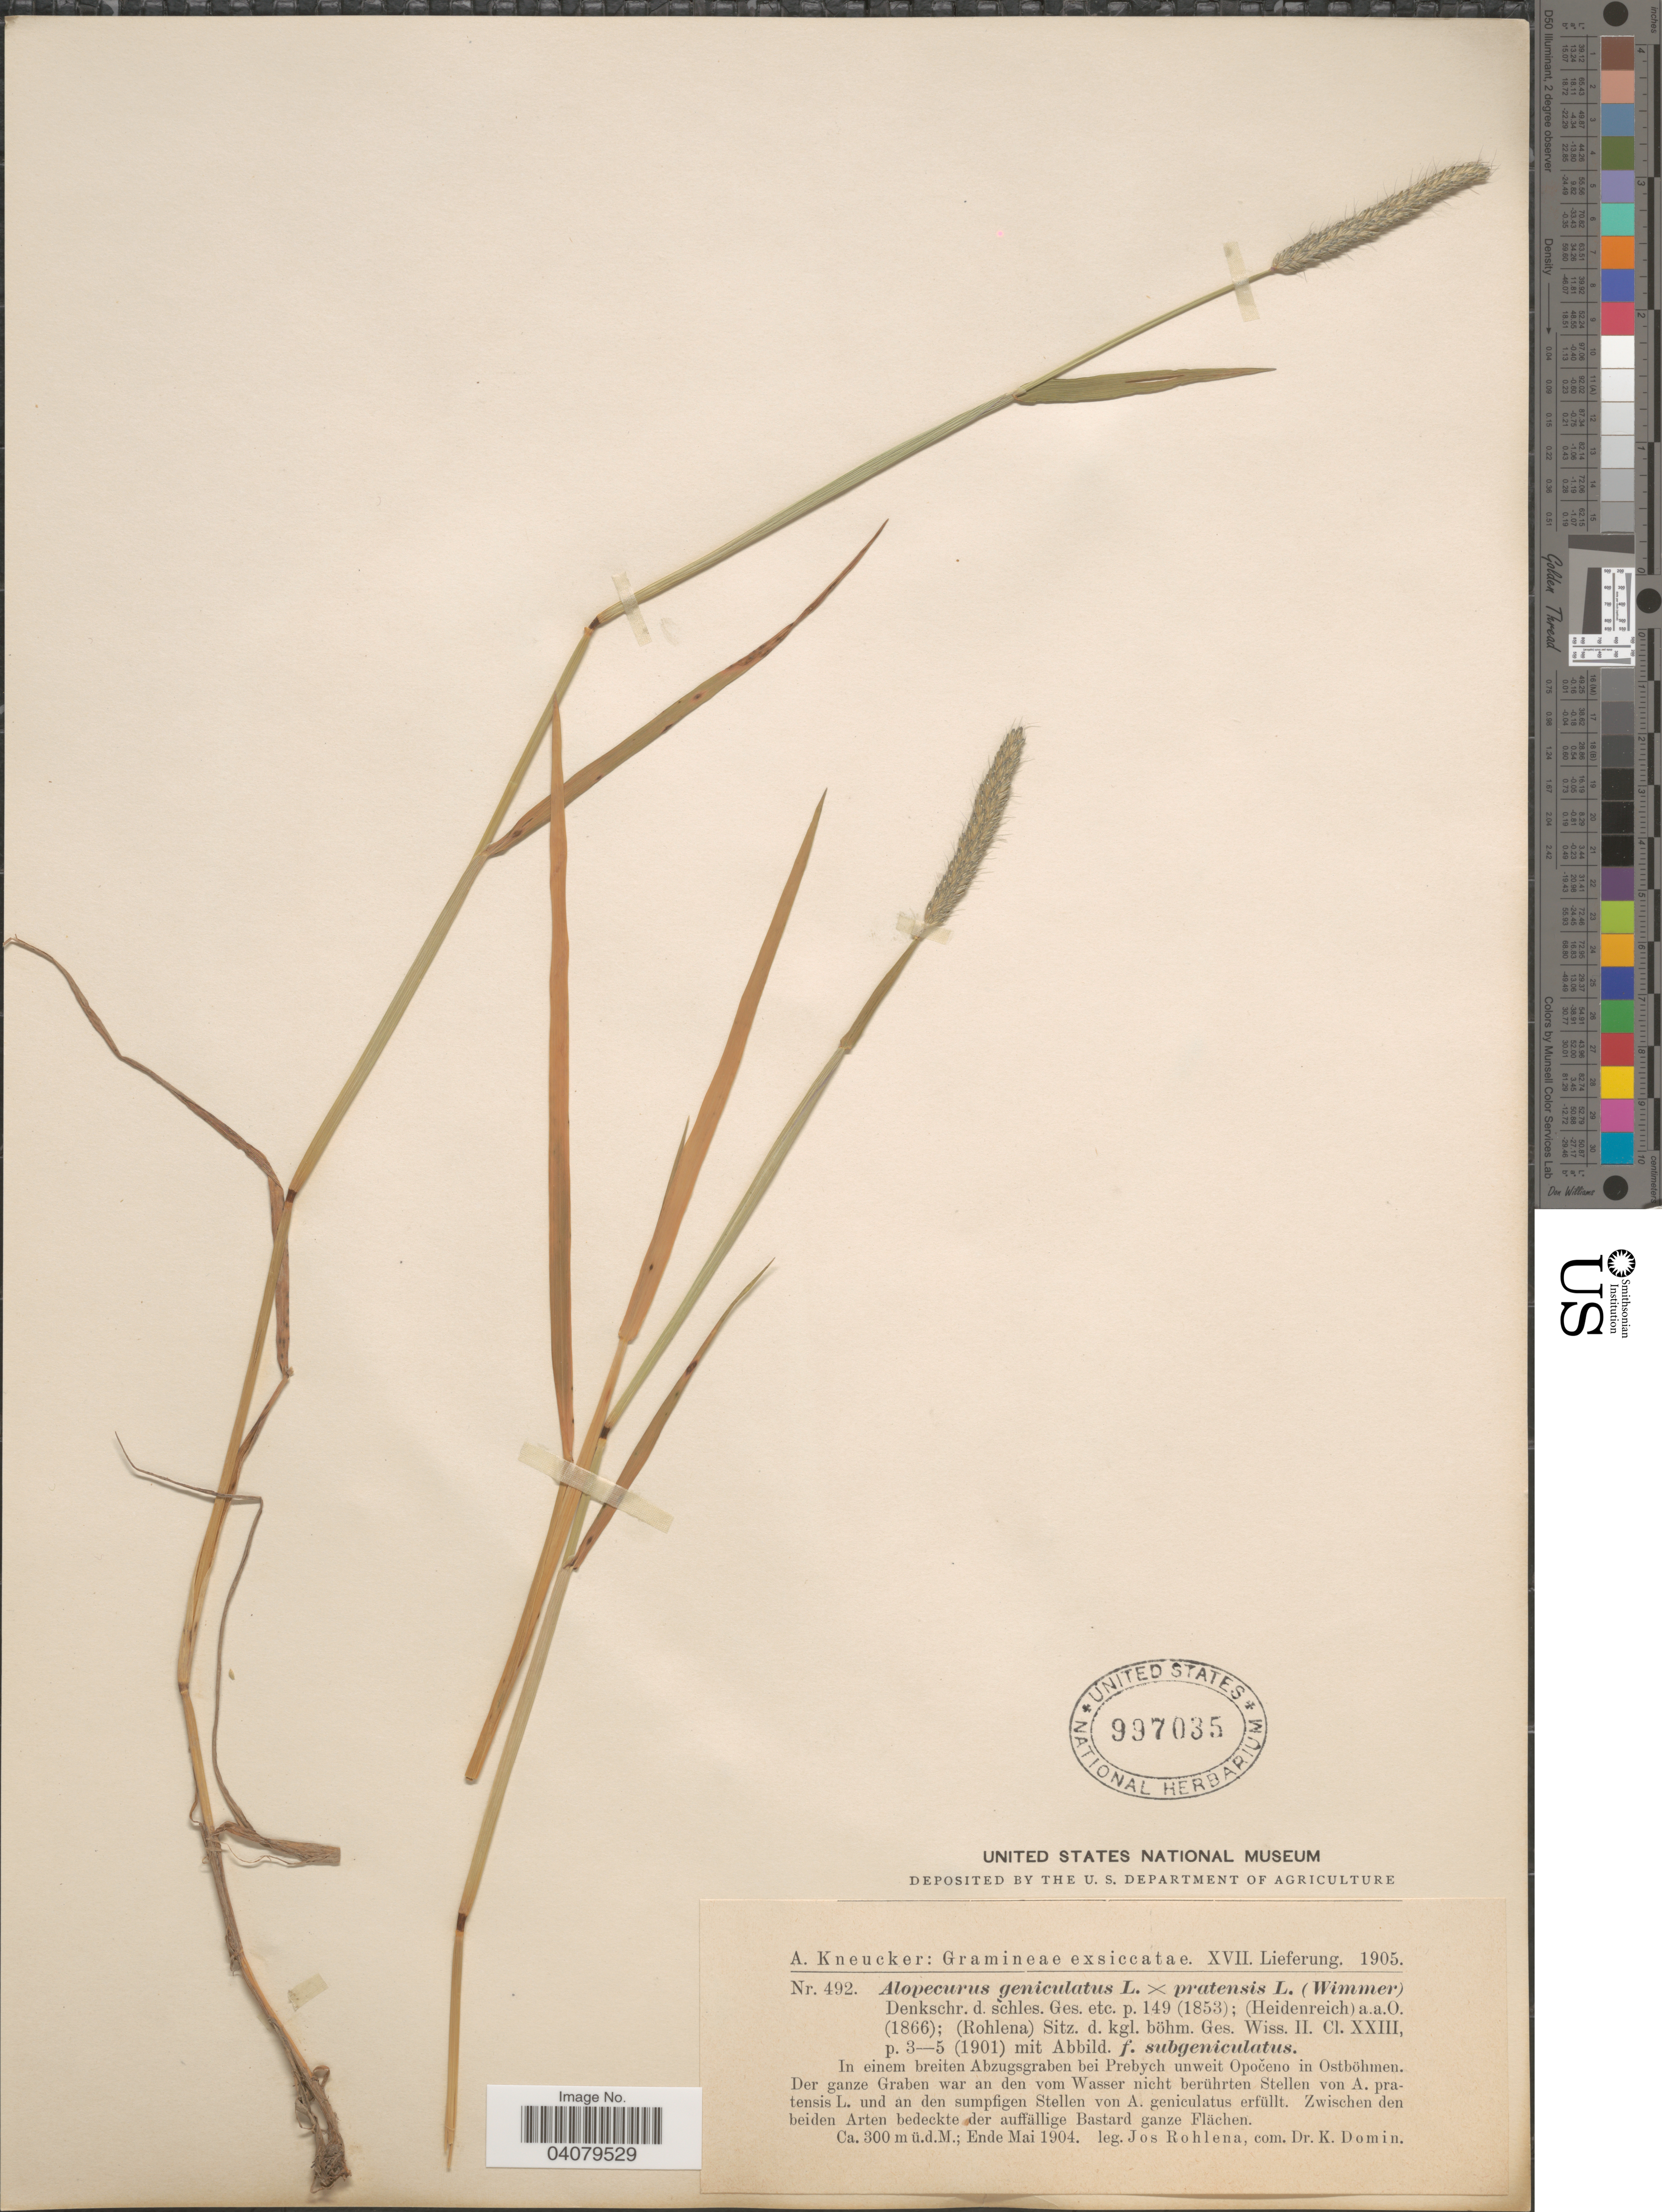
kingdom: Plantae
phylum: Tracheophyta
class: Liliopsida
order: Poales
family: Poaceae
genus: Alopecurus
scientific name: Alopecurus geniculatus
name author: L.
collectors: J. Rohlena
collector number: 492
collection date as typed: Ende Mai 1904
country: Czechia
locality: In einem breiten Abzugsgraben bei Prebych unweit Opočeno in Ostböhmen.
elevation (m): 300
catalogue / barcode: US 997035